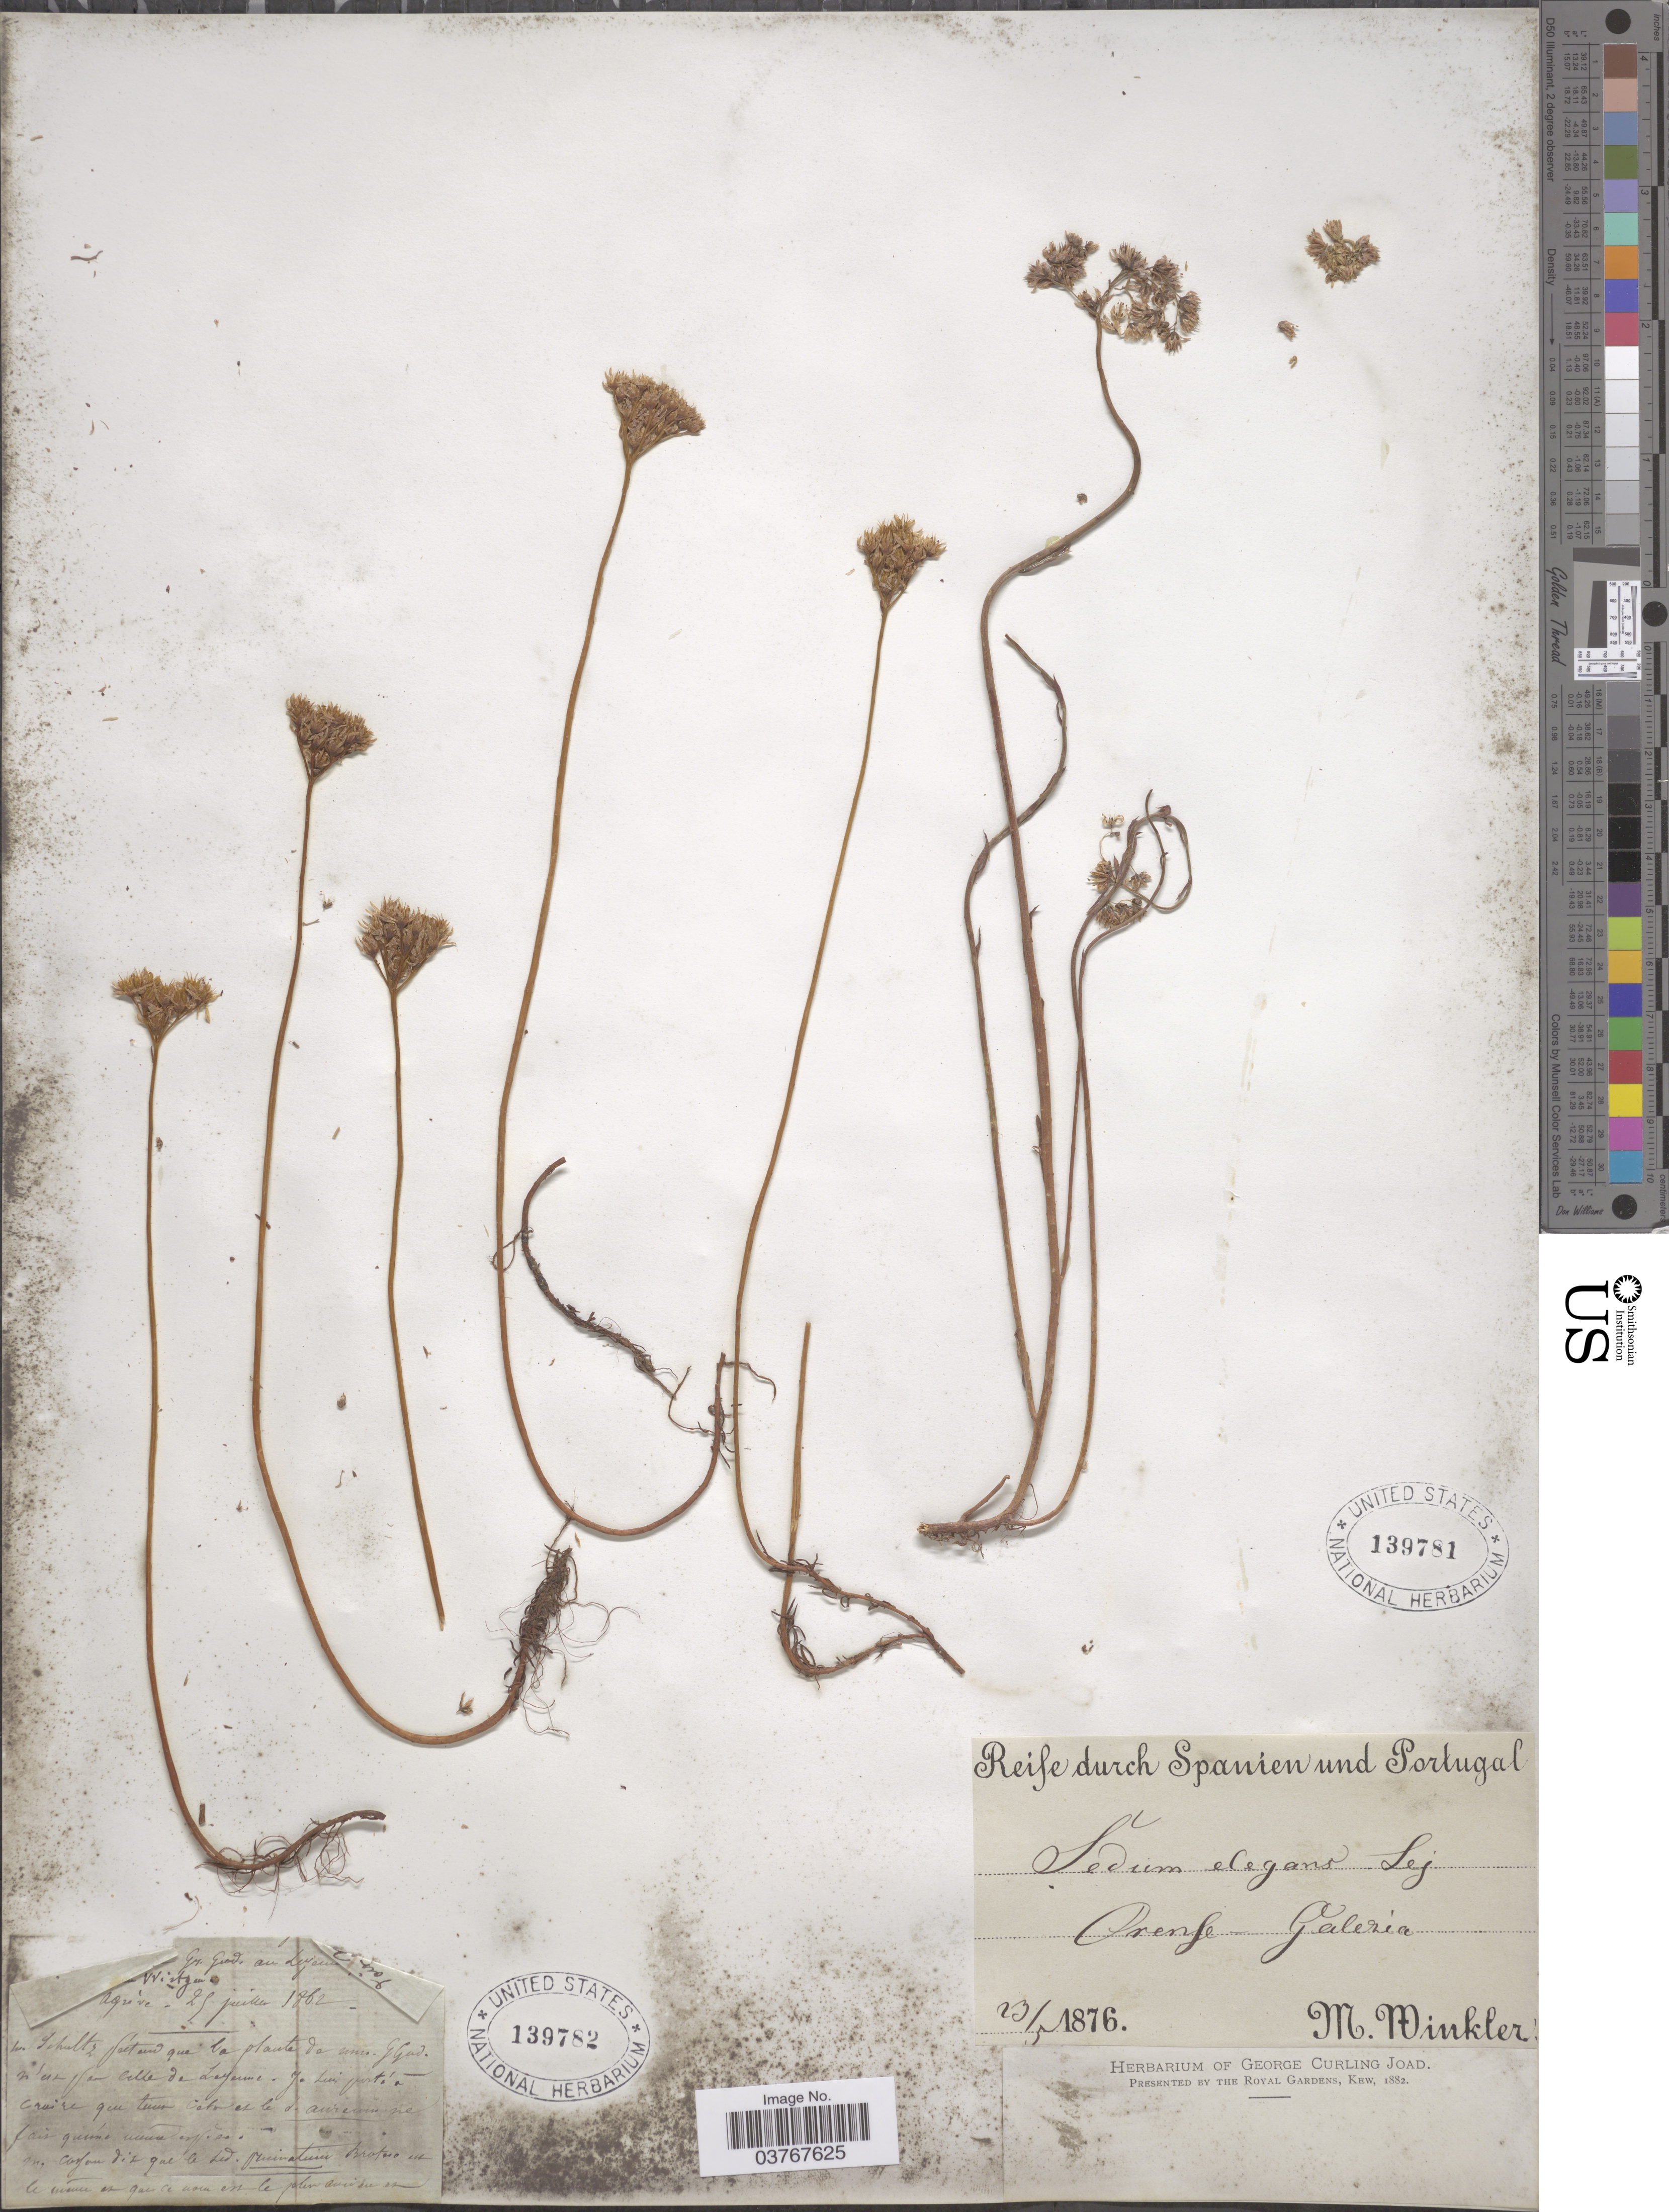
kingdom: Plantae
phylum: Tracheophyta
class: Magnoliopsida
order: Saxifragales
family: Crassulaceae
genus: Sedum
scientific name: Sedum elegans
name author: Lej.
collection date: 1862-07-25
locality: Agreve [interpreted].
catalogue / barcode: US 139782-2